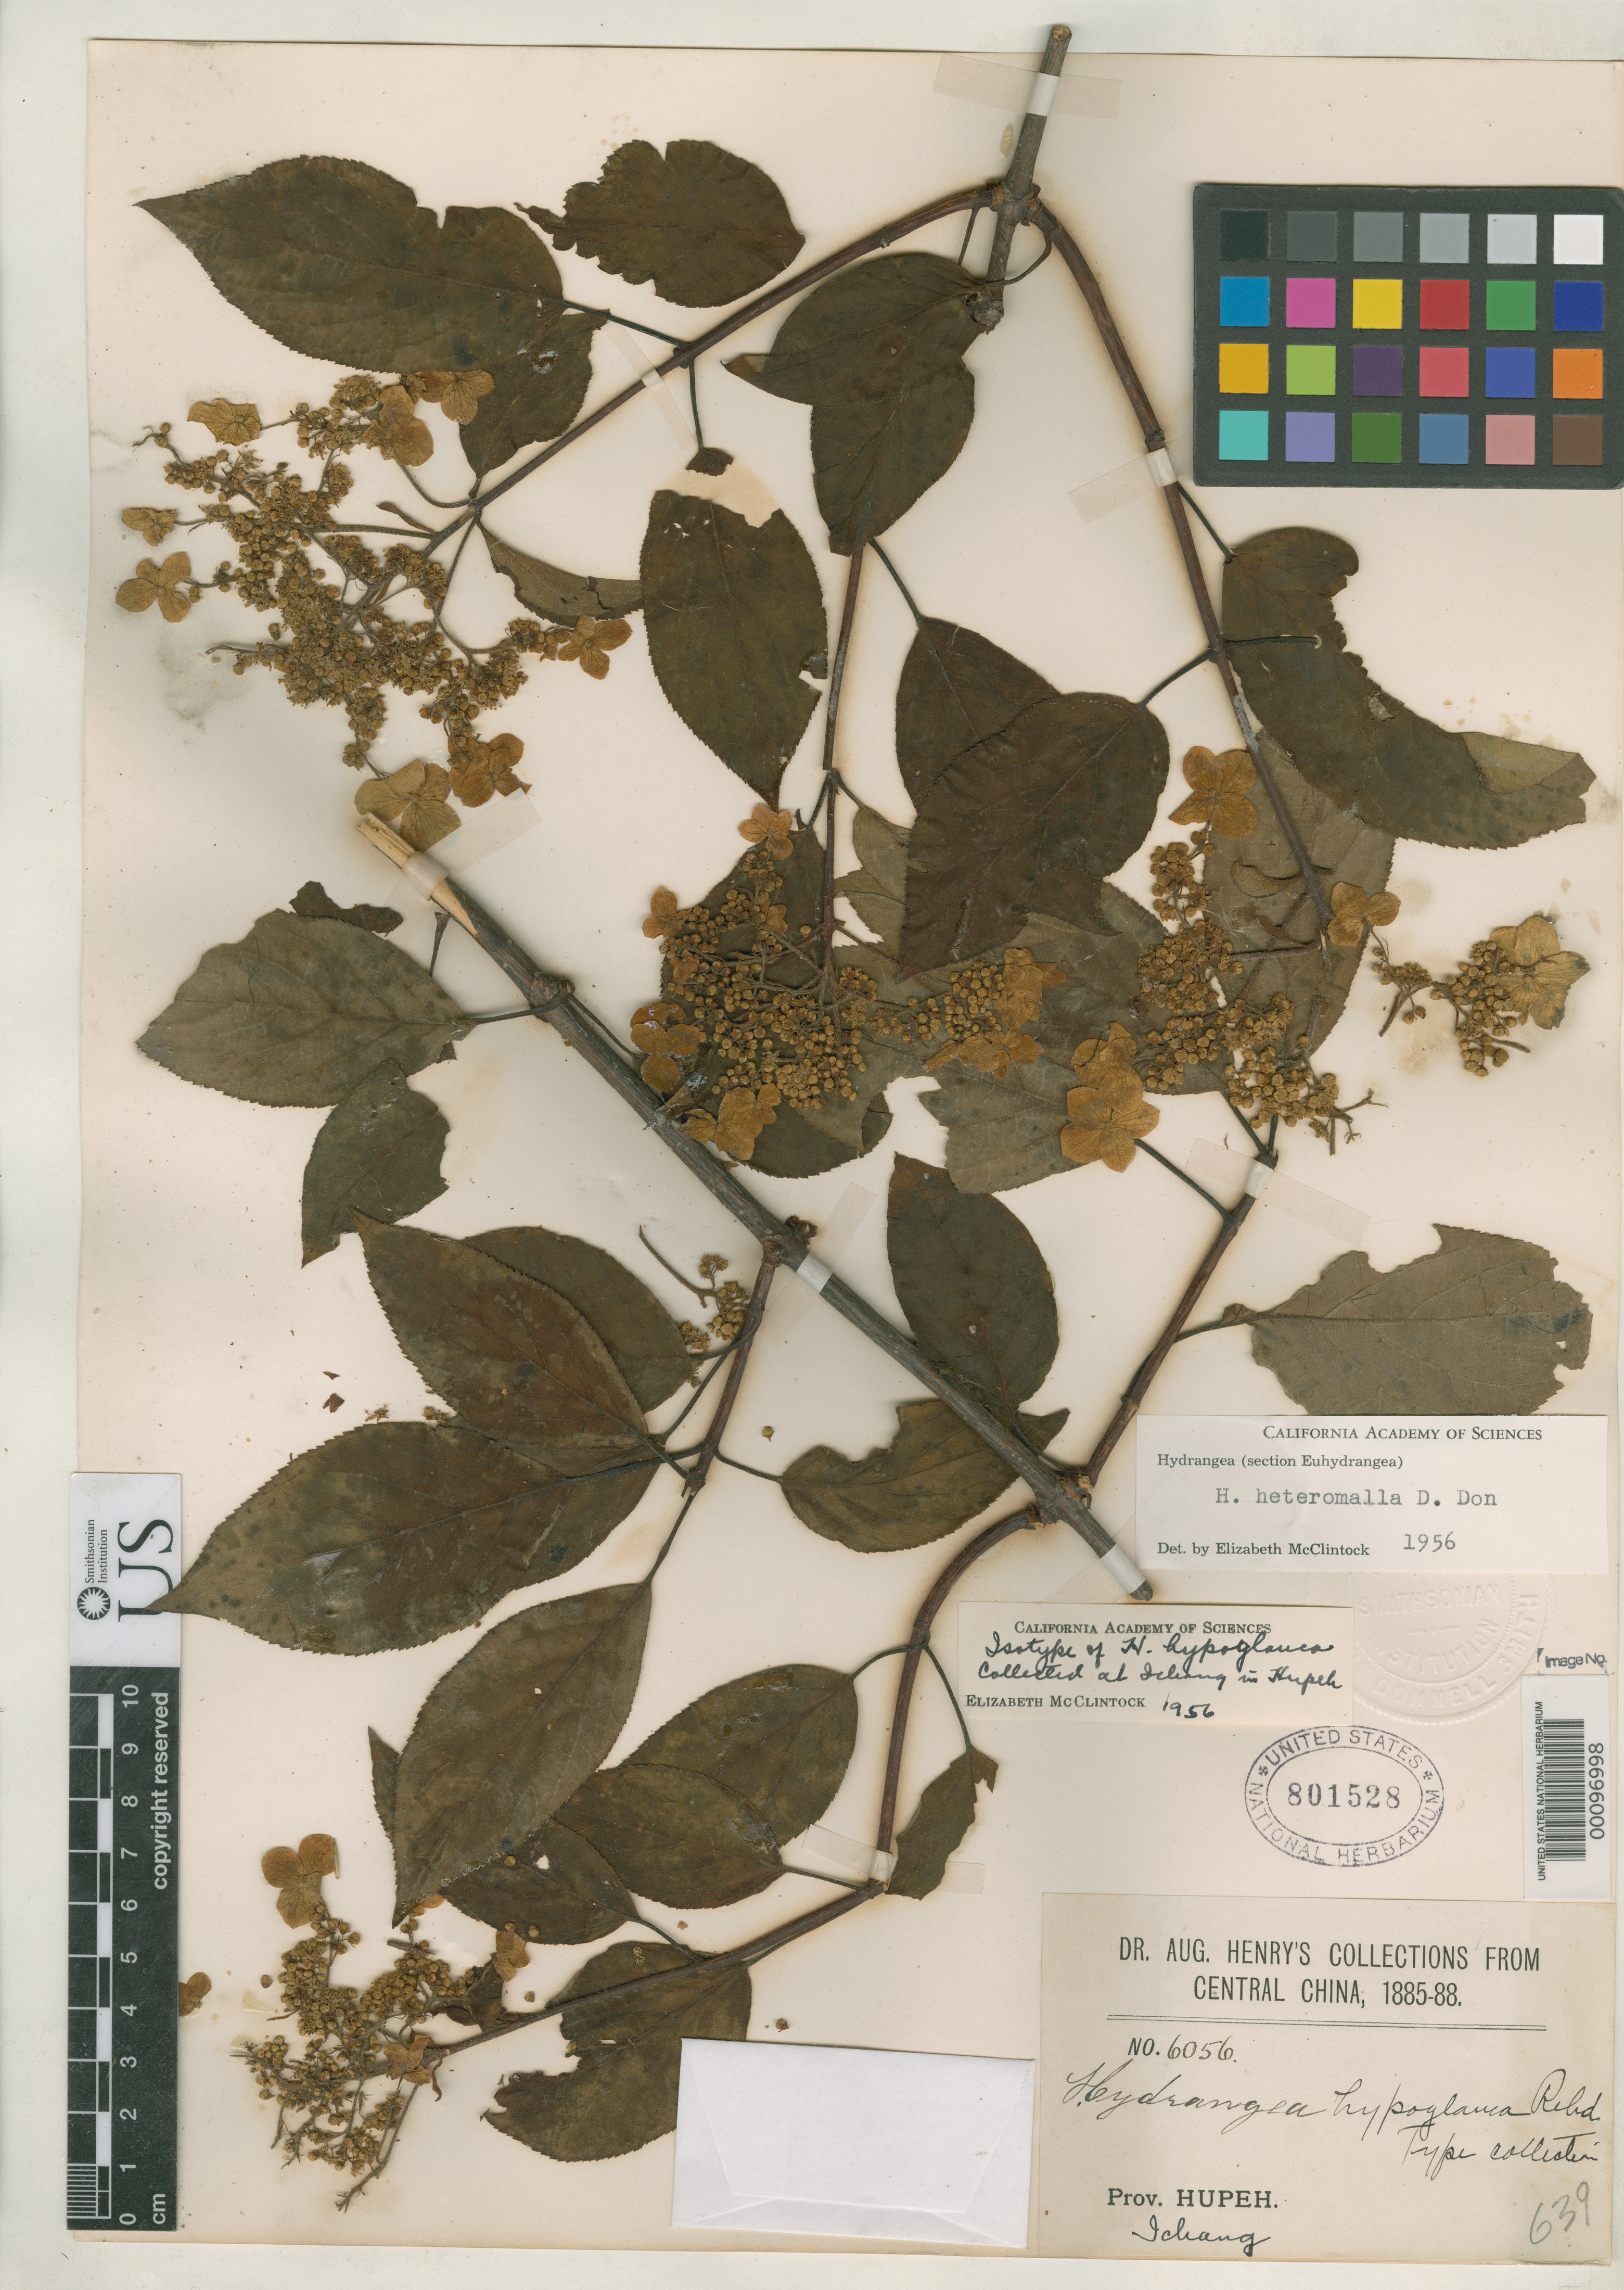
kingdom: Plantae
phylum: Tracheophyta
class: Magnoliopsida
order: Cornales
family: Hydrangeaceae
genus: Hydrangea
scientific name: Hydrangea hypoglauca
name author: Rehder in Sarg.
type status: Isotype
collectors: A. Henry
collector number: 6056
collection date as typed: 1885-88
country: China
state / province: Hubei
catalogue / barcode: US 801528